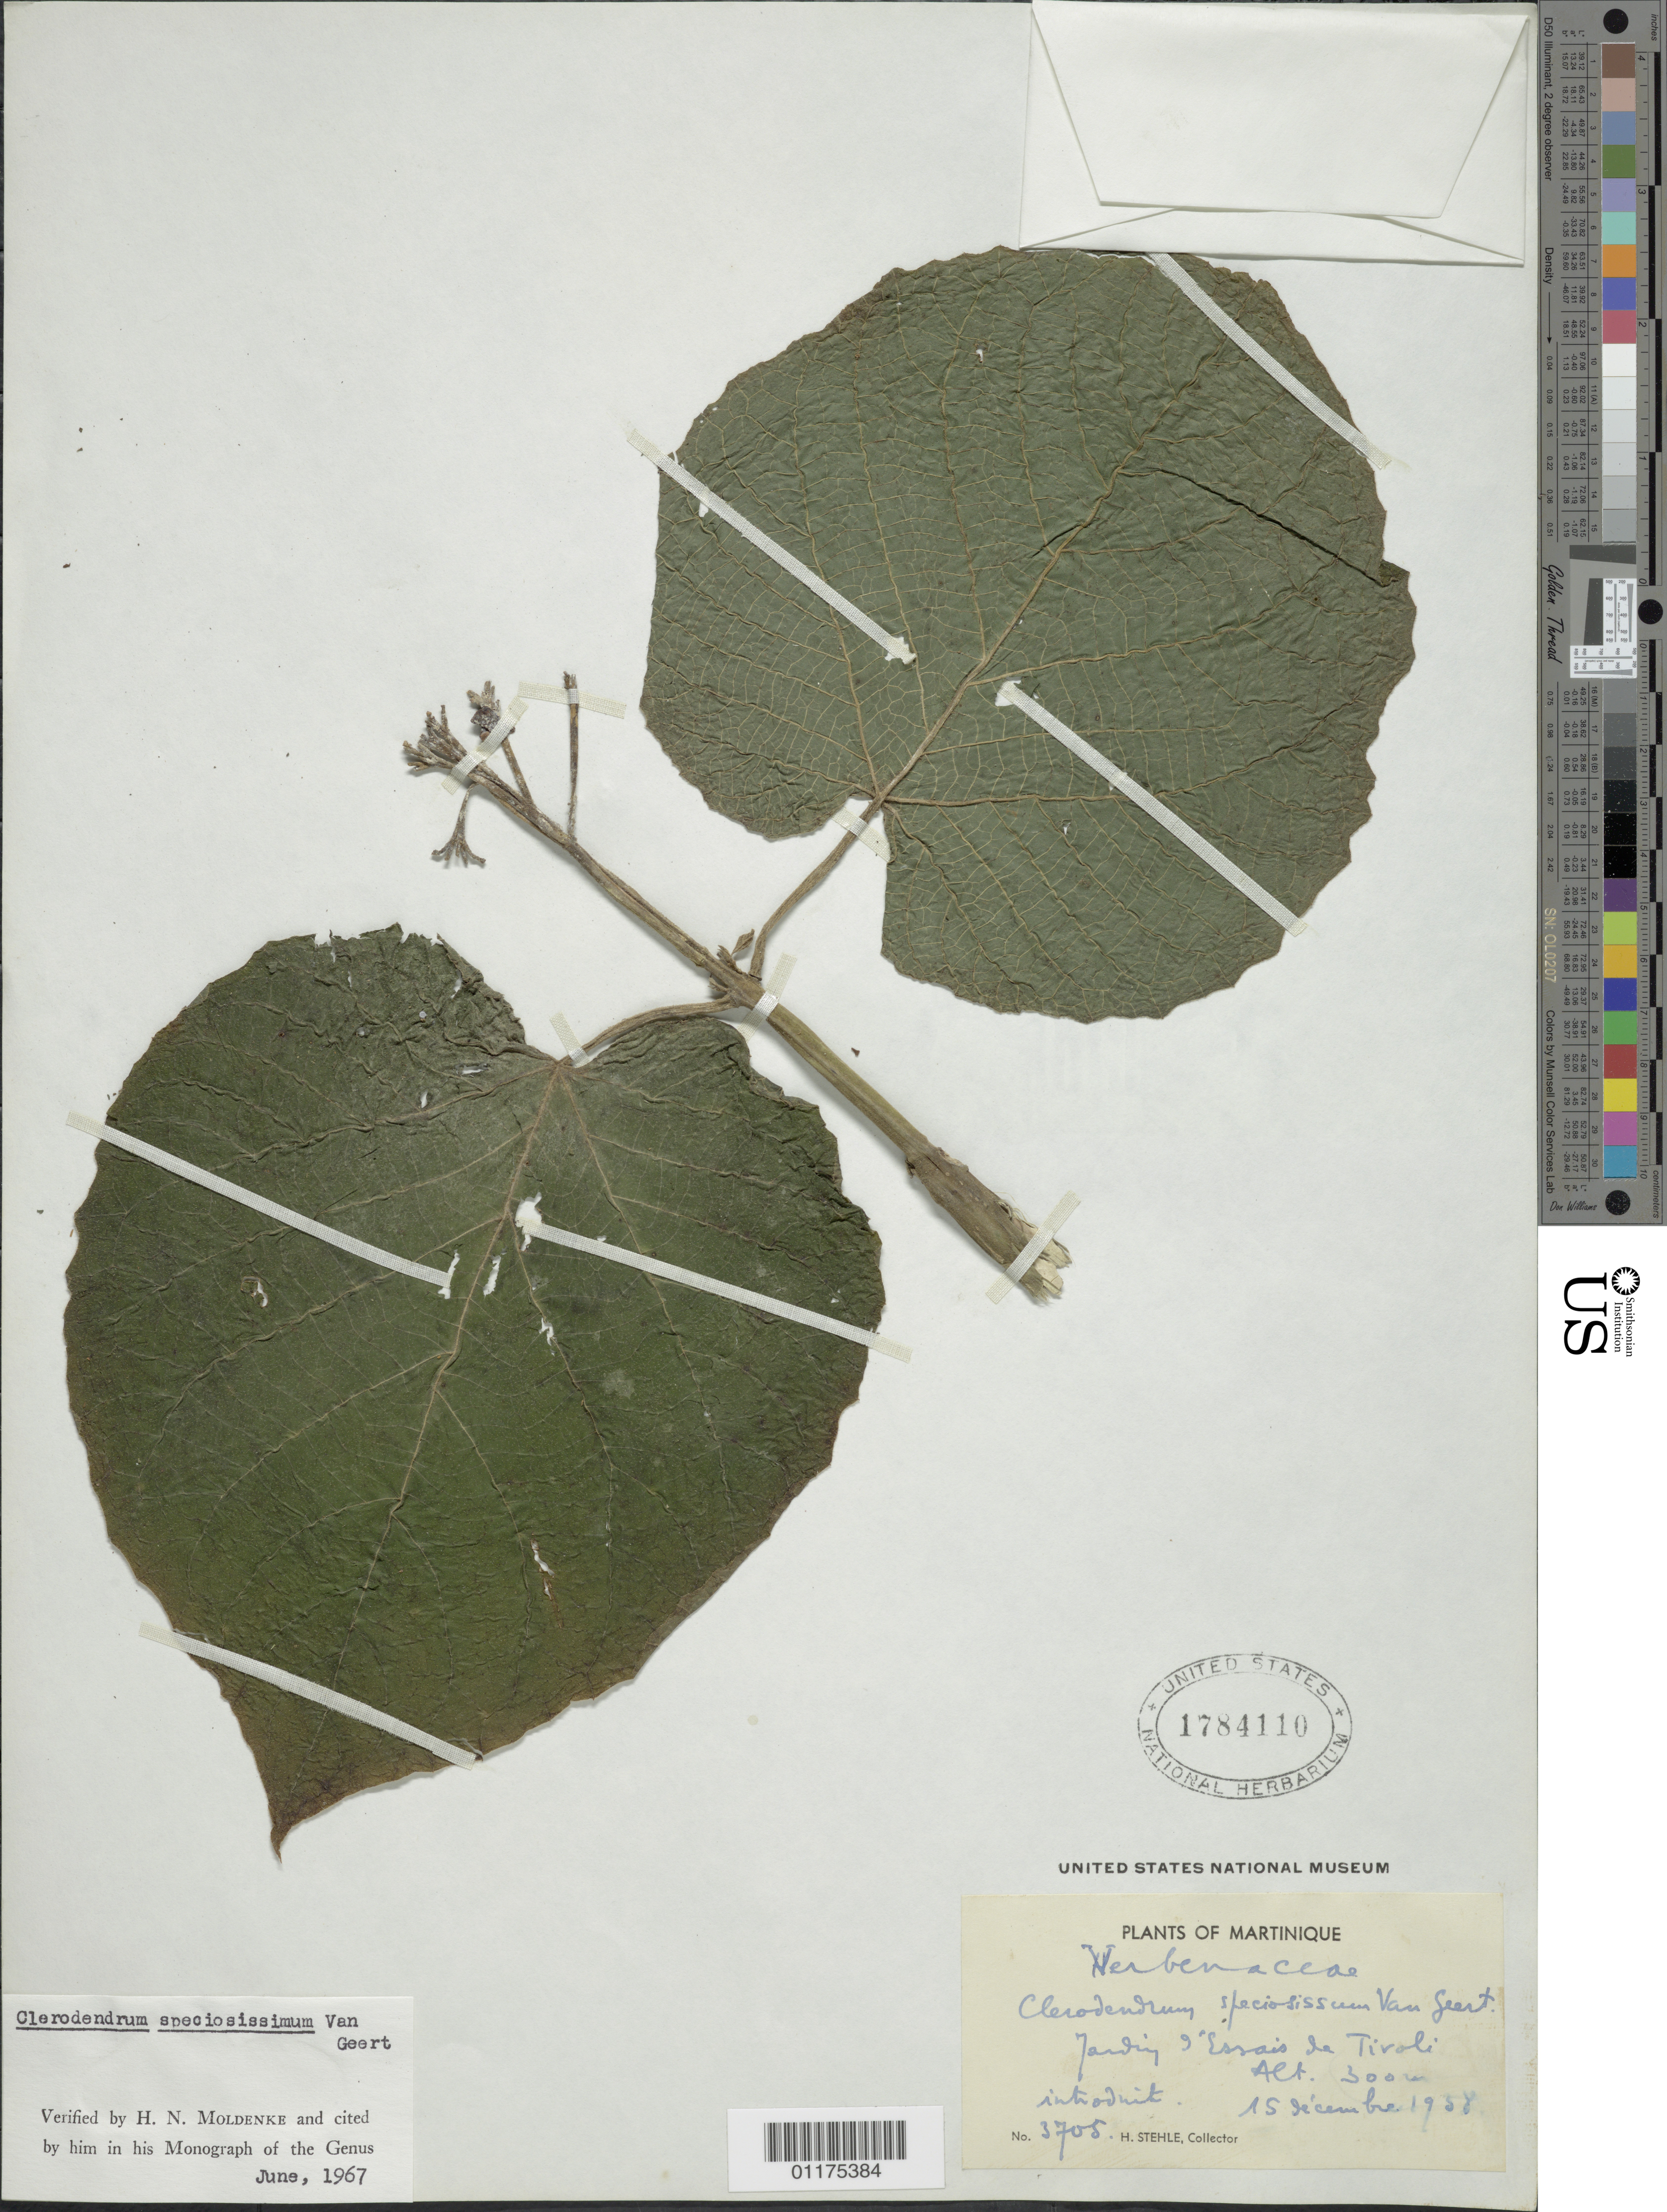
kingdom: Plantae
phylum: Tracheophyta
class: Magnoliopsida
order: Lamiales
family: Lamiaceae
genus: Clerodendrum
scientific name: Clerodendrum speciosissimum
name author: Drapiez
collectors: H. Stehlé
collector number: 3705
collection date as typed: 15 Sep 1938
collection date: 1938-09-15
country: Martinique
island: Martinique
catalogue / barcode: US 1784110